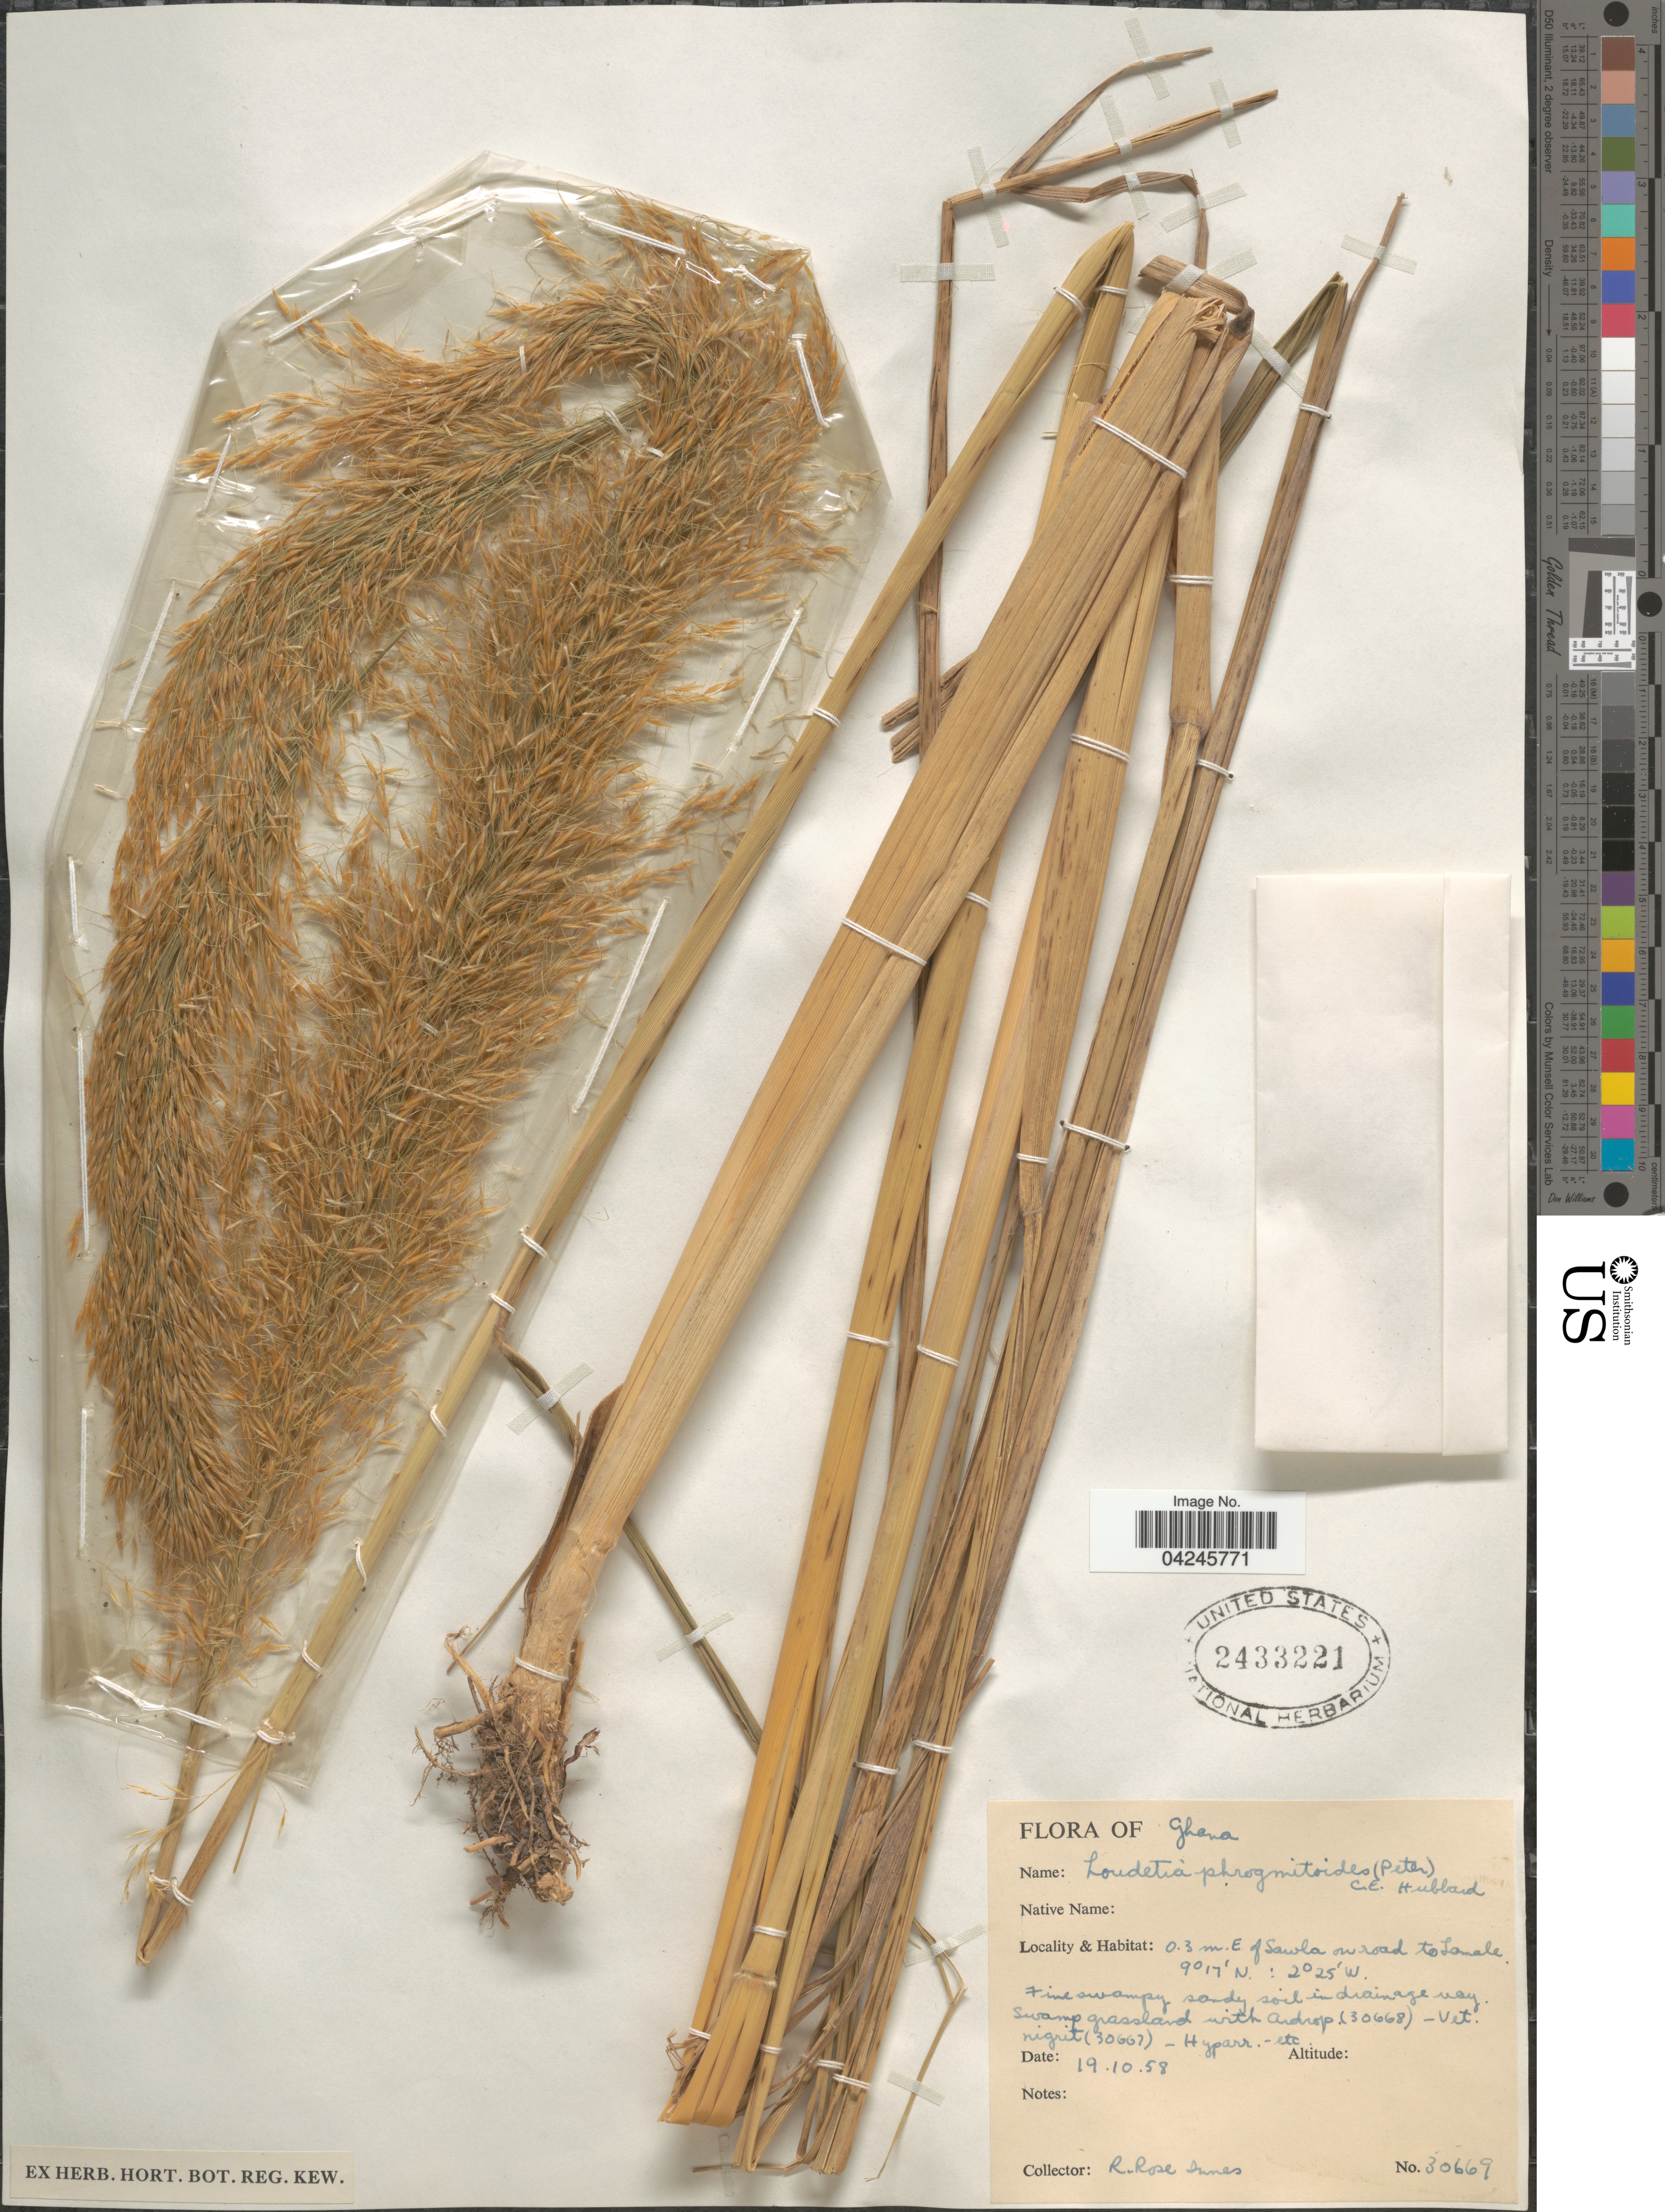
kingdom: Plantae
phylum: Tracheophyta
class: Liliopsida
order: Poales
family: Poaceae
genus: Loudetia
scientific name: Loudetia phragmitoides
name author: (Peter) C.E. Hubb.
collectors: R. Rose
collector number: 30669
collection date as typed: Transcribed d/m/y: 19/10/58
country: Ghana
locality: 0.3 m. E of Sawla on road to Tamale.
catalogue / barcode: US 2433221